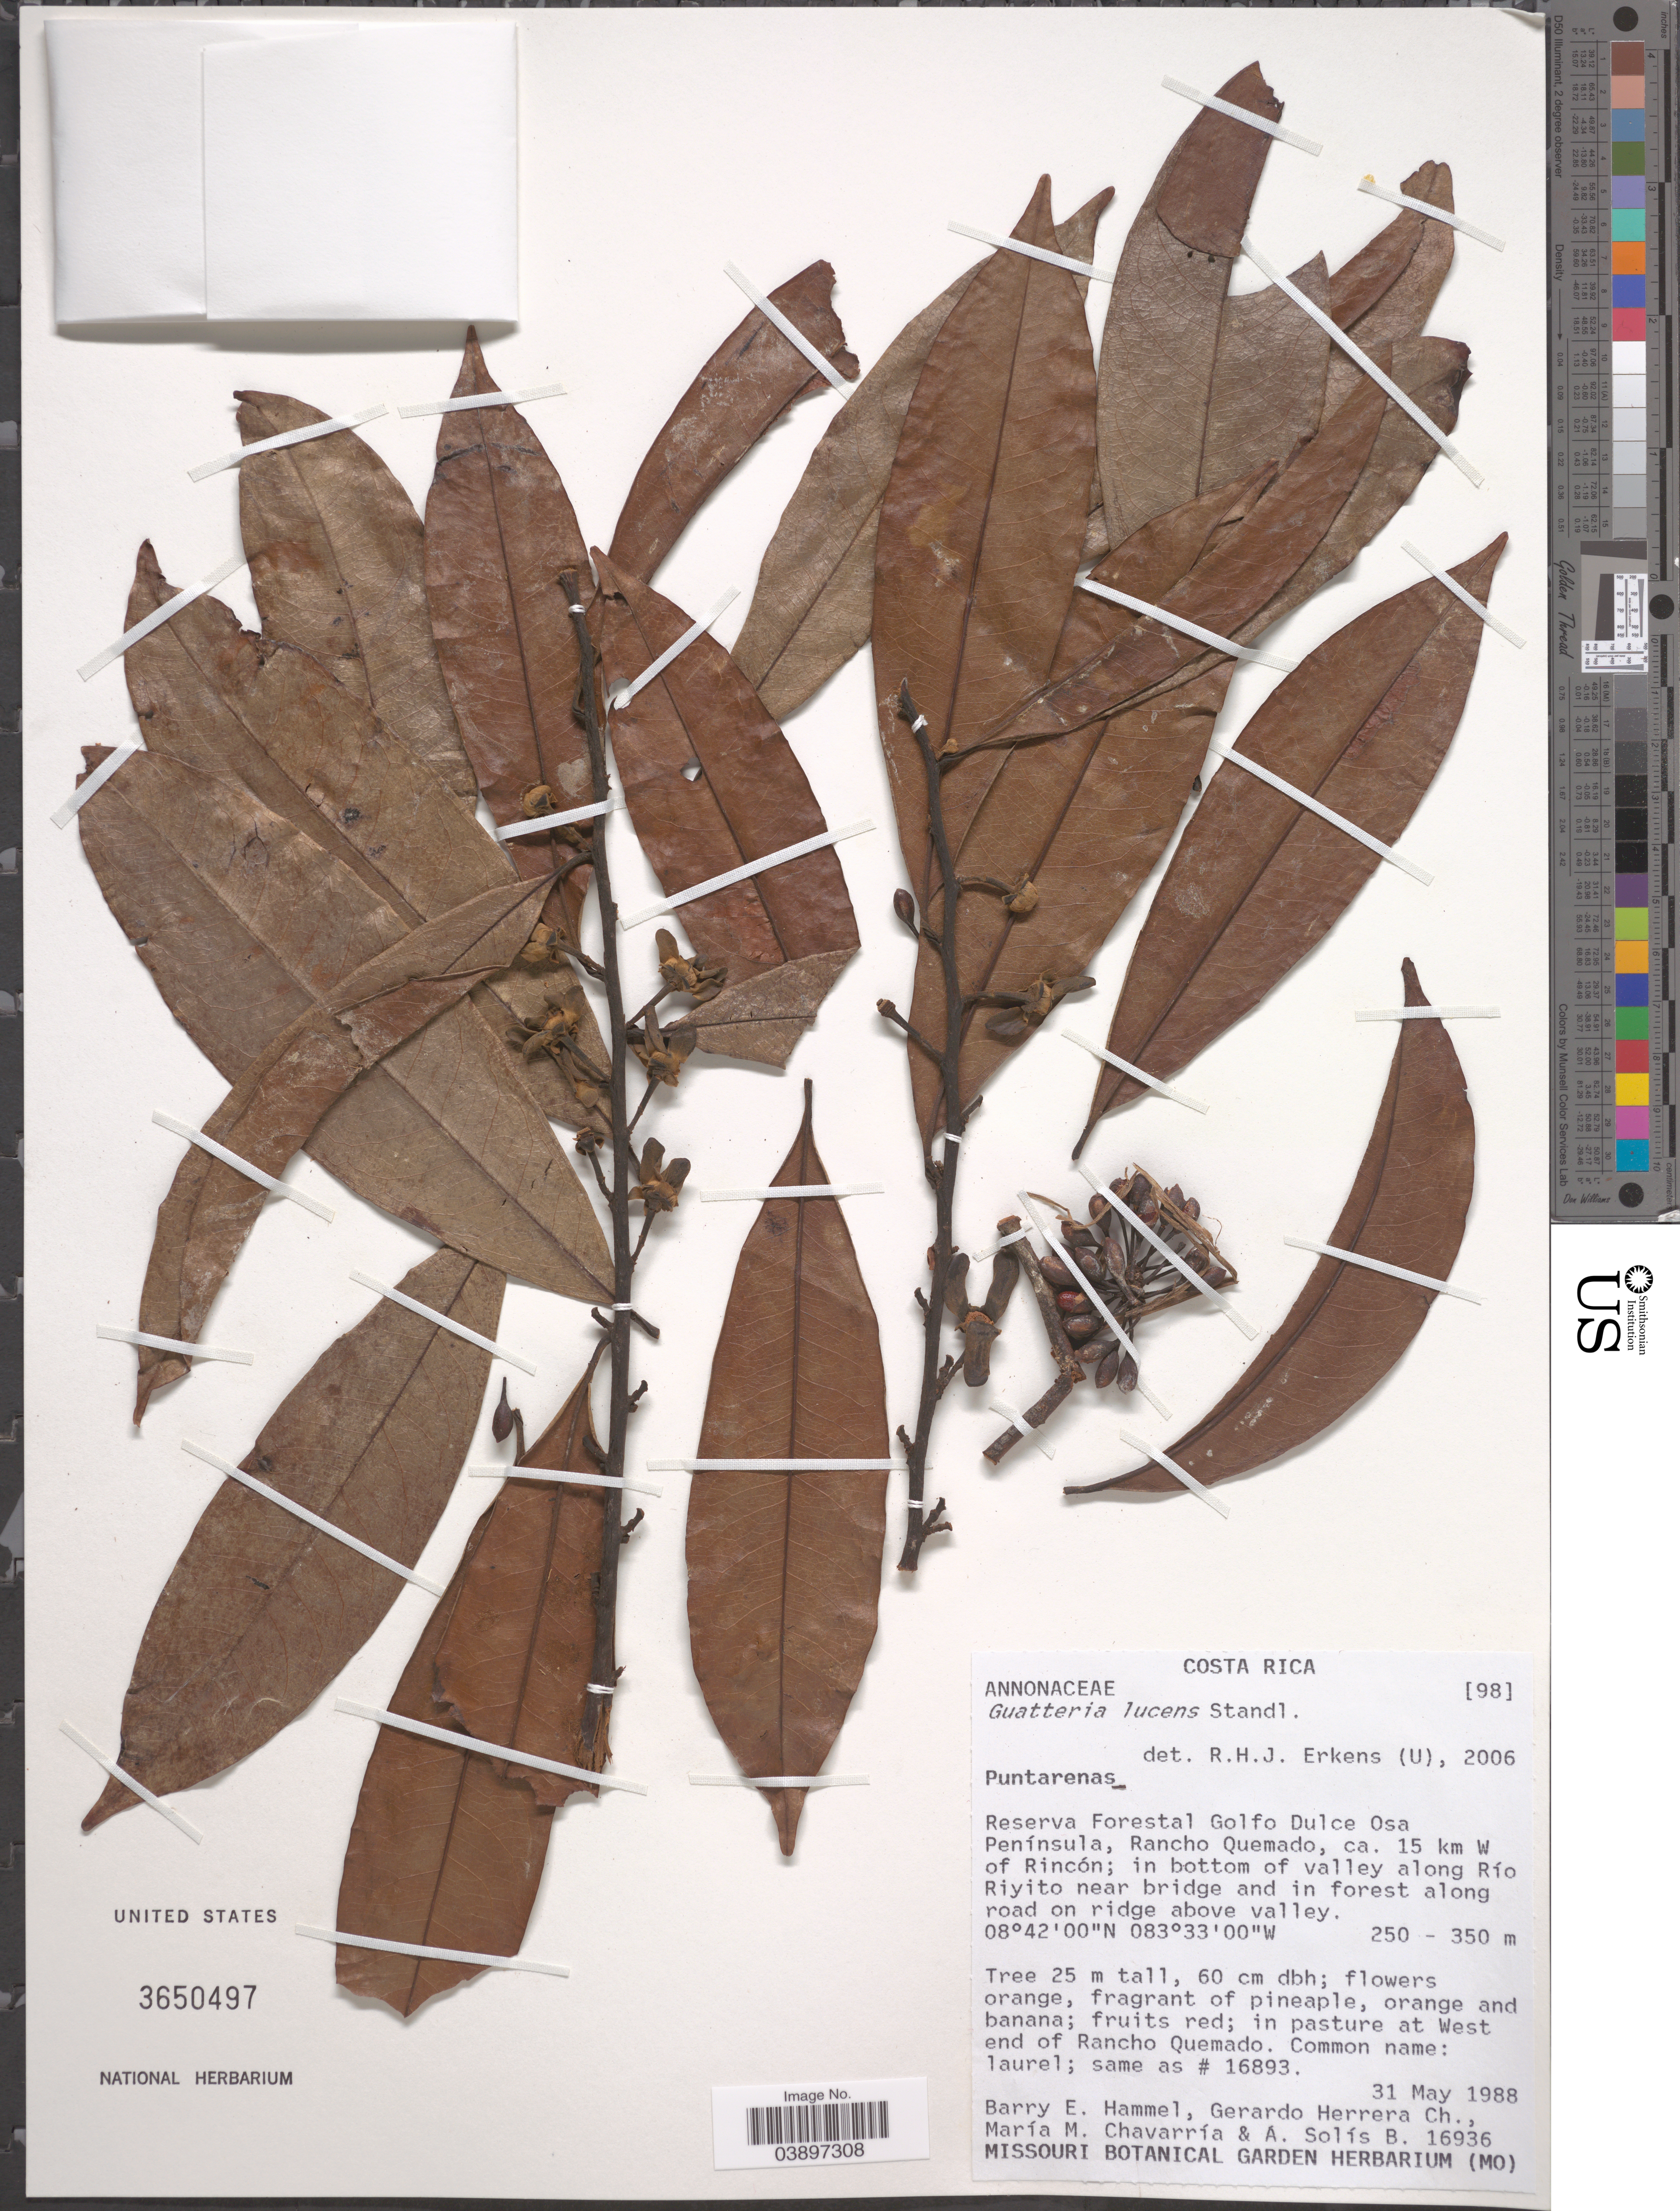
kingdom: Plantae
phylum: Tracheophyta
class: Magnoliopsida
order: Magnoliales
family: Annonaceae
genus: Guatteria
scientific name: Guatteria lucens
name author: Standl.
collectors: B. Hammel, G. Herrera Ch., M. Hernandez & A. Solis B.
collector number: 16936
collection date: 1988-05-31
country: Costa Rica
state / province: Puntarenas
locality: Reserva Forestal Golfo Dulce Osa Península, Rancho Quemado, ca. 15 km W of Rincón; in bottom of valley along Río Riyito near bridge and in forest along road on ridge above valley.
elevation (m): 250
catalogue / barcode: US 3650497